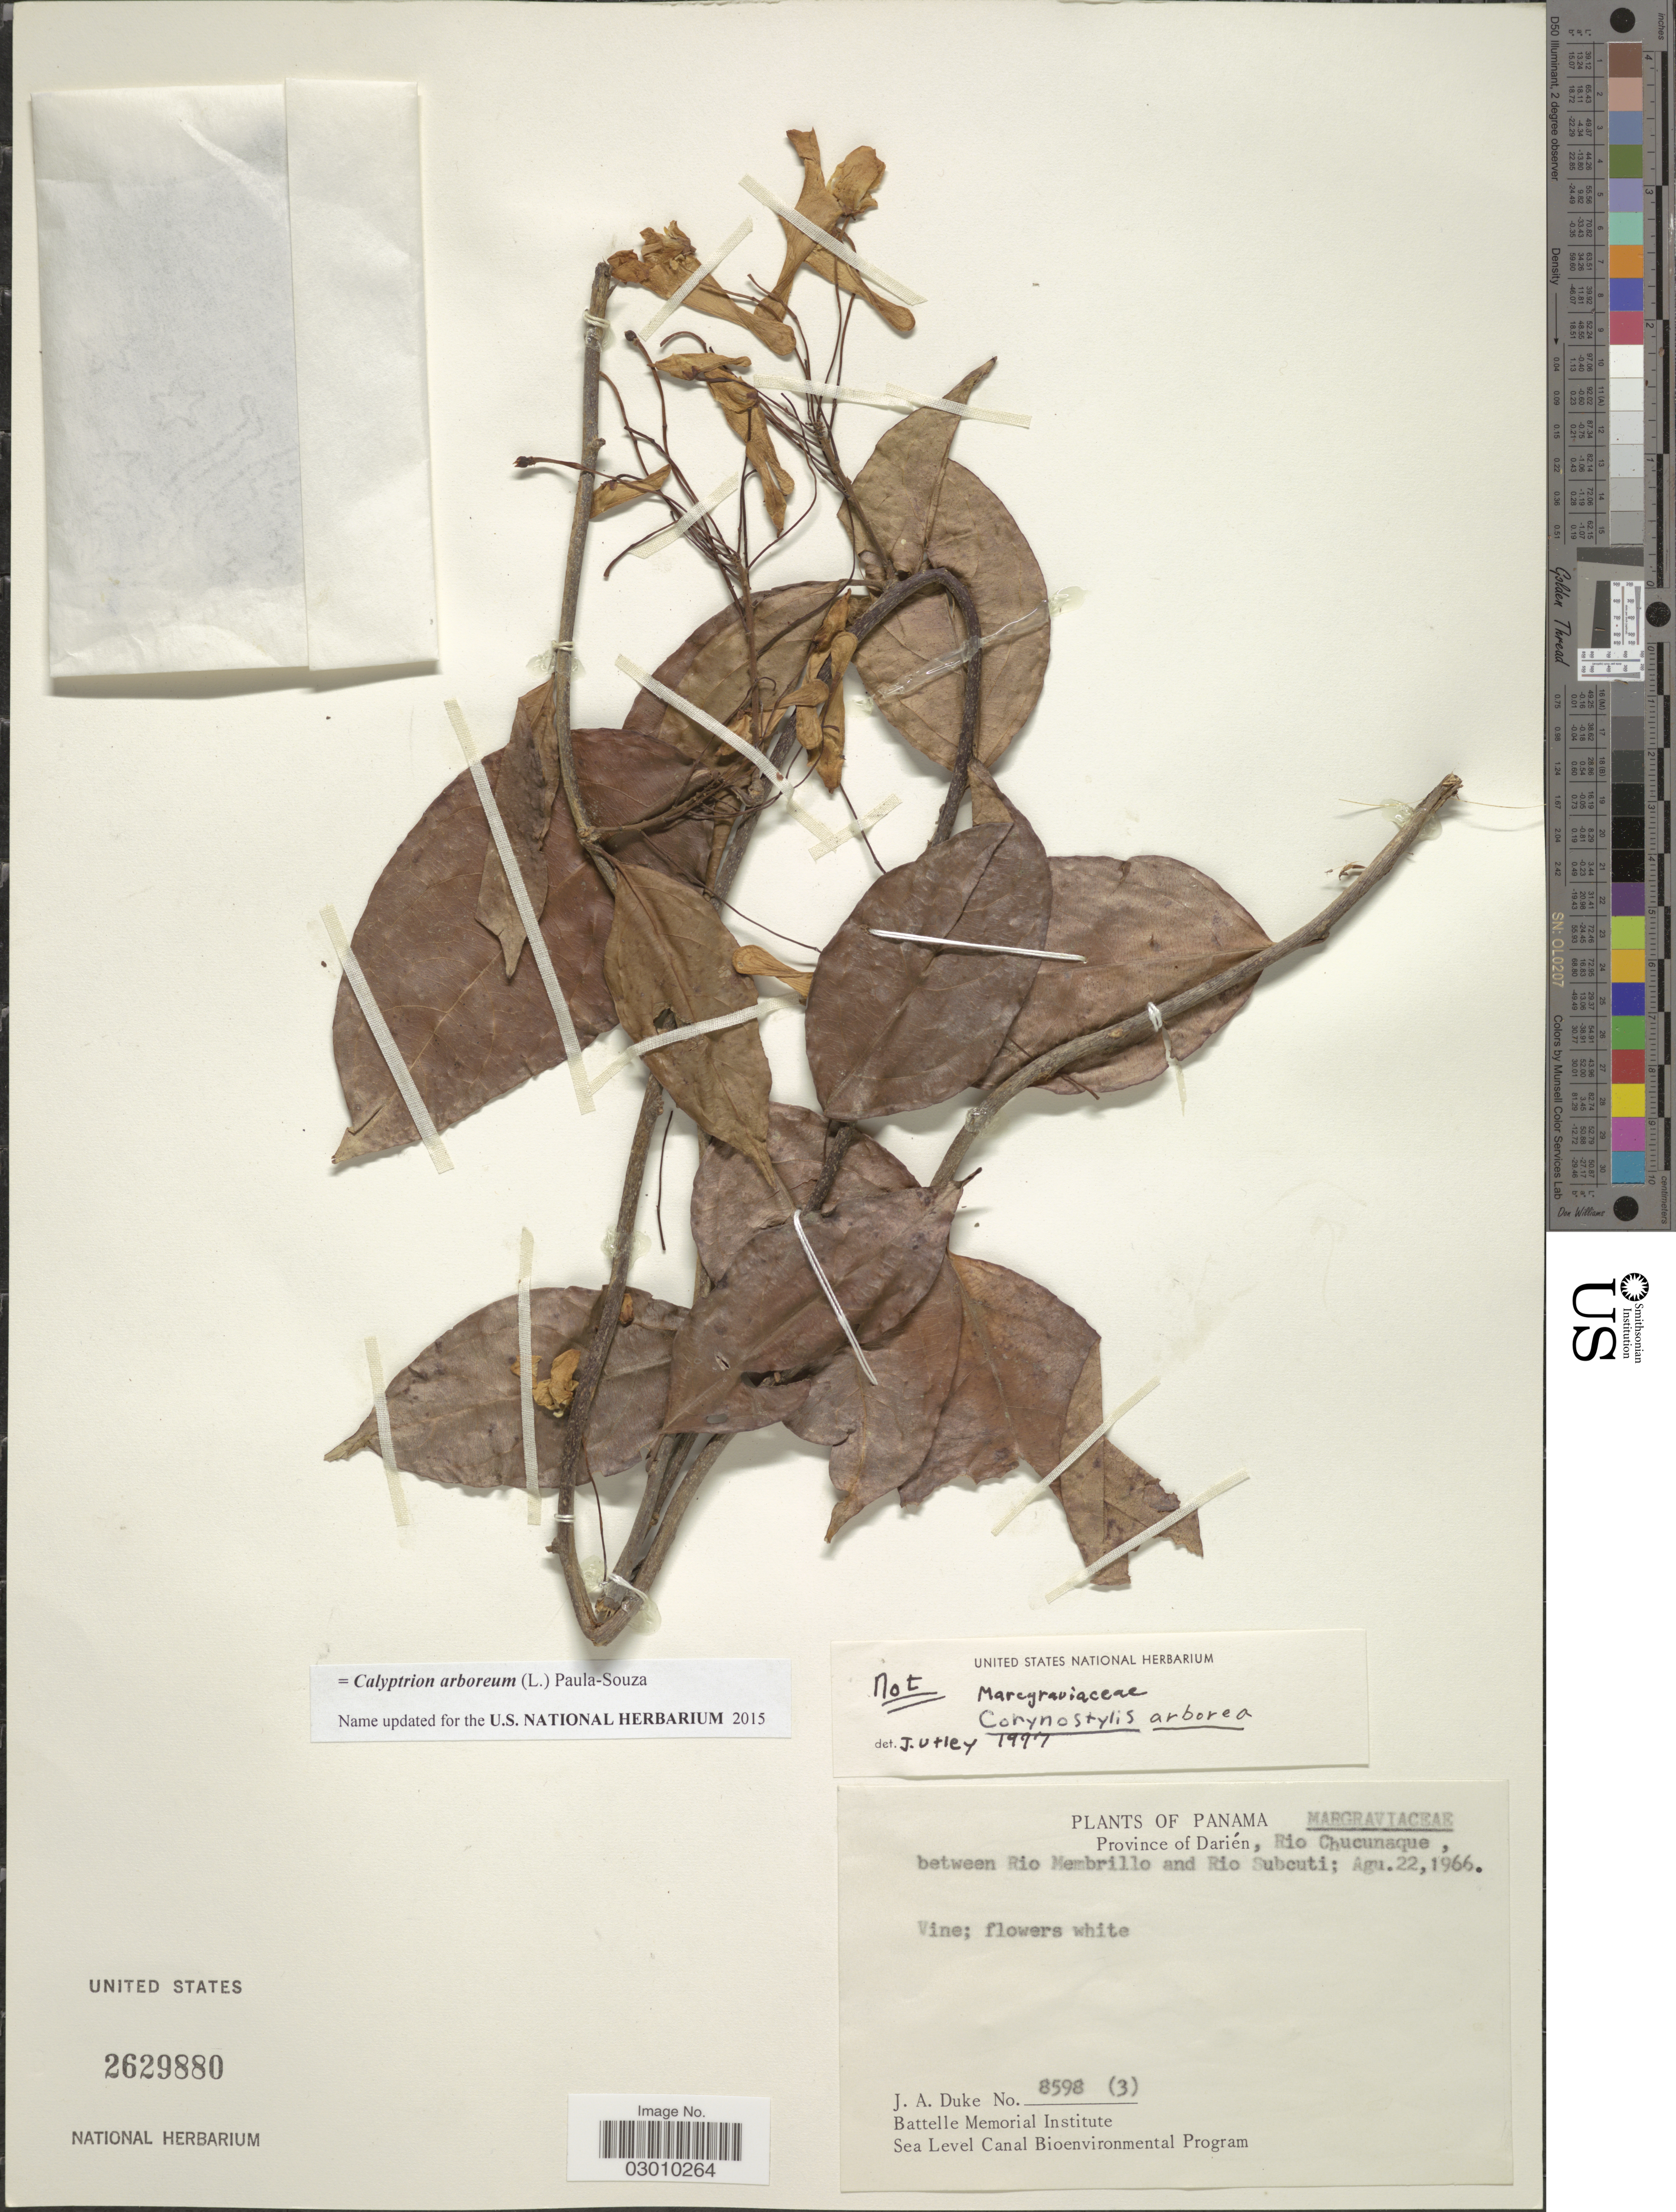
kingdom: Plantae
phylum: Tracheophyta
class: Magnoliopsida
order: Malpighiales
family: Violaceae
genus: Calyptrion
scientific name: Calyptrion sp.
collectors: J. A. Duke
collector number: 8598 (3)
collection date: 1966-08-22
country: Panama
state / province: Darién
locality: Rio Chucunaque, between Rio Membrillo and Rio Subcuti.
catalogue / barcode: US 2629880